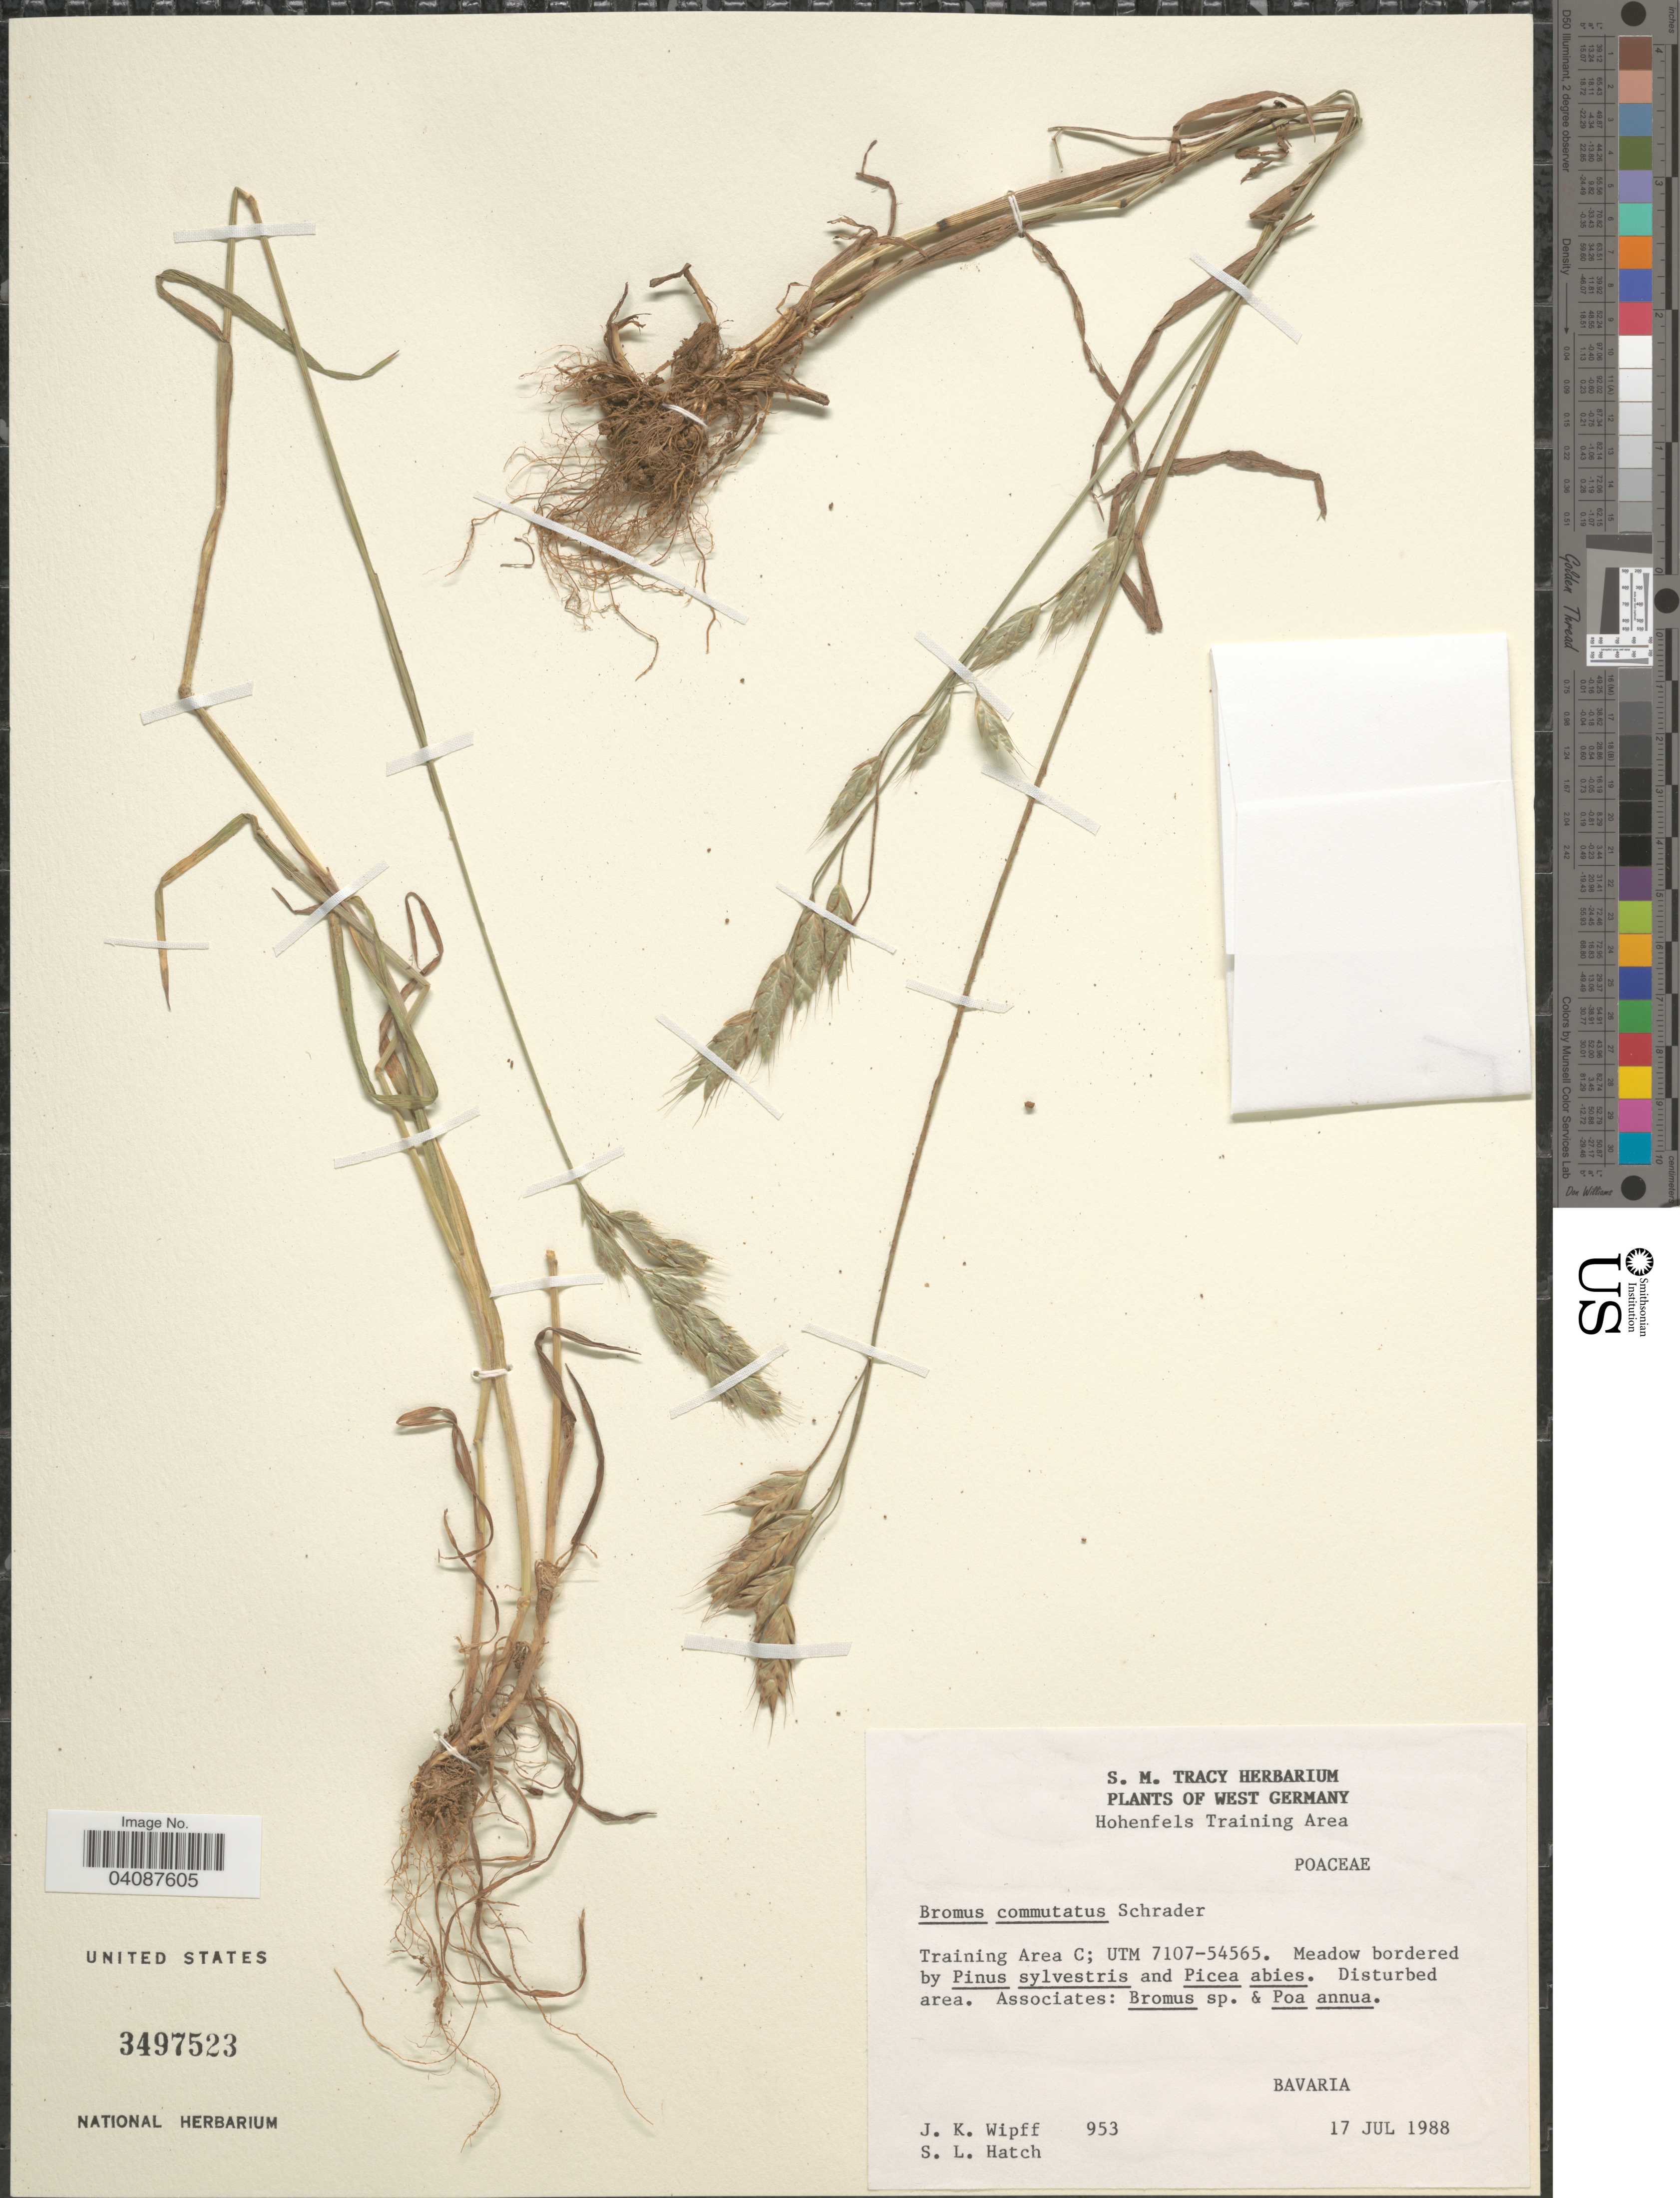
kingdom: Plantae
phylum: Tracheophyta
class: Liliopsida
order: Poales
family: Poaceae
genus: Bromus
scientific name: Bromus commutatus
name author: Schrad.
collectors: J. K. Wipff & S. Hatch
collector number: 953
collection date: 1988-07-17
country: Germany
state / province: Bayern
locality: West Germany. Hohenfels Training Area. Training Area C; UTM 7107-54565. Bavaria.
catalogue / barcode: US 3497523